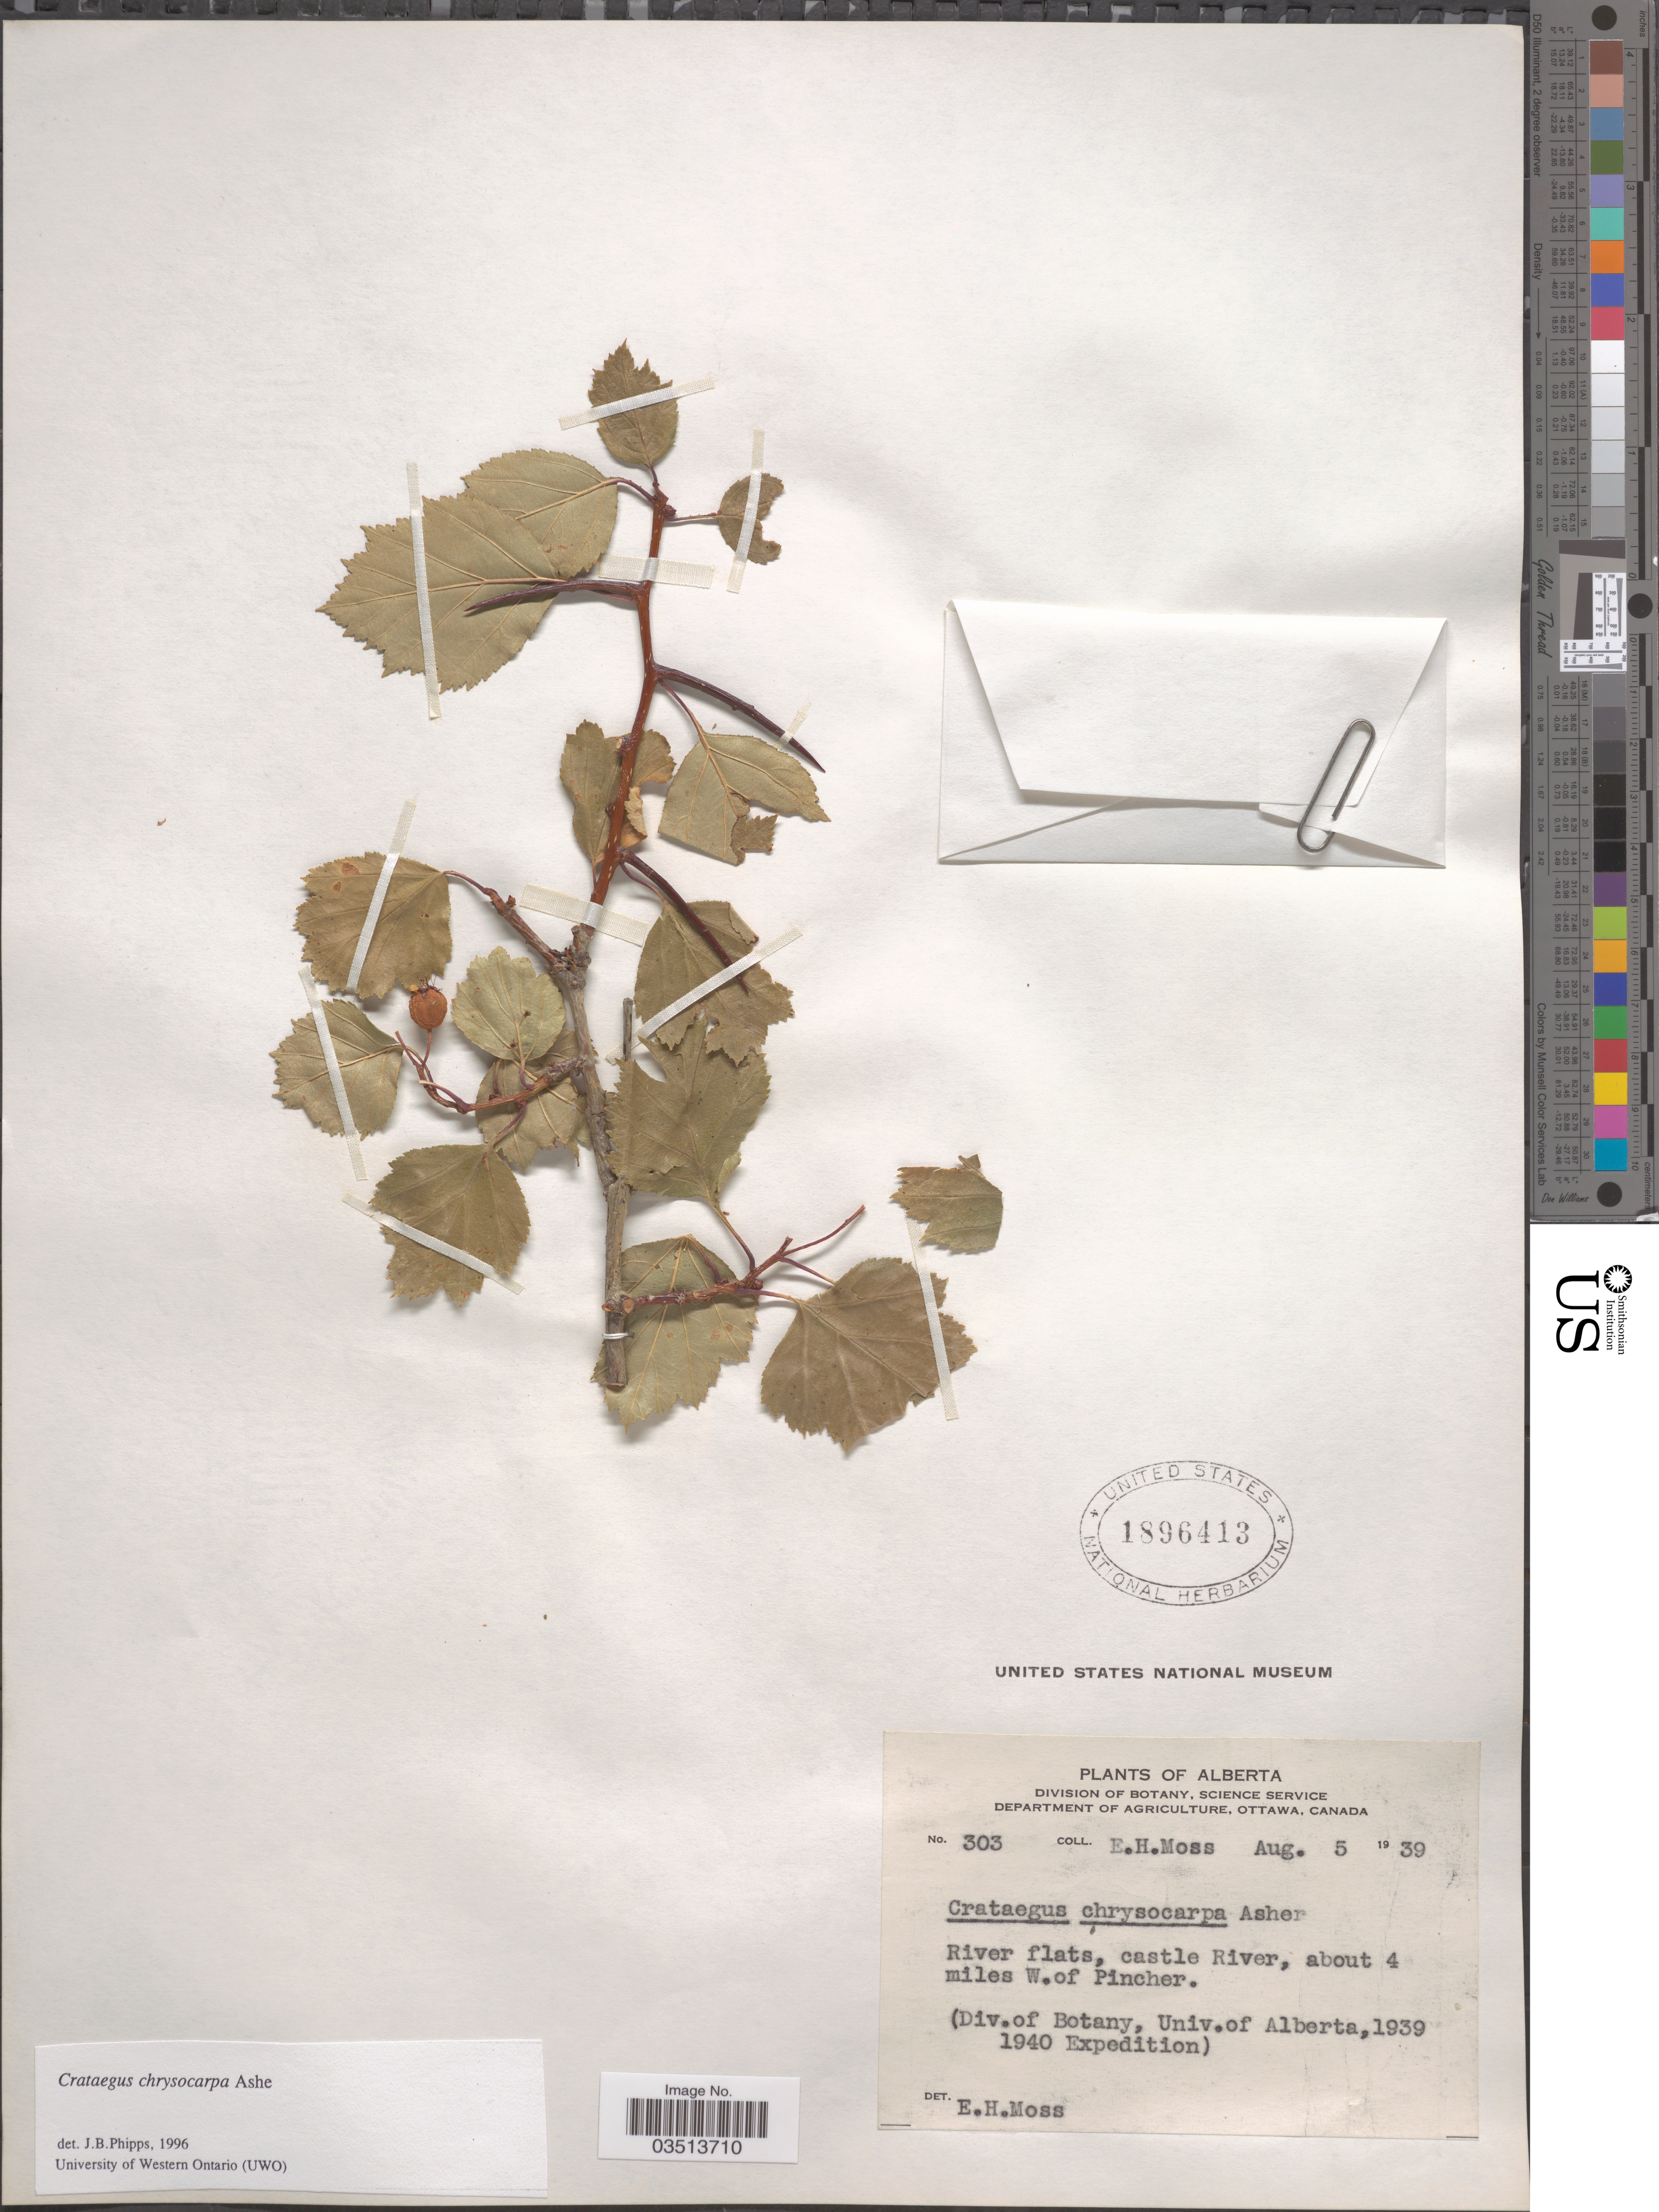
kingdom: Plantae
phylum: Tracheophyta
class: Magnoliopsida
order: Rosales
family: Rosaceae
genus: Crataegus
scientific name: Crataegus chrysocarpa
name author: Ashe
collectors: E. Moss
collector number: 303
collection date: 1939-08-05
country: Canada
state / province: Alberta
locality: River flats, castle River, about 4 miles W.of Pincher.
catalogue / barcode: US 1896413